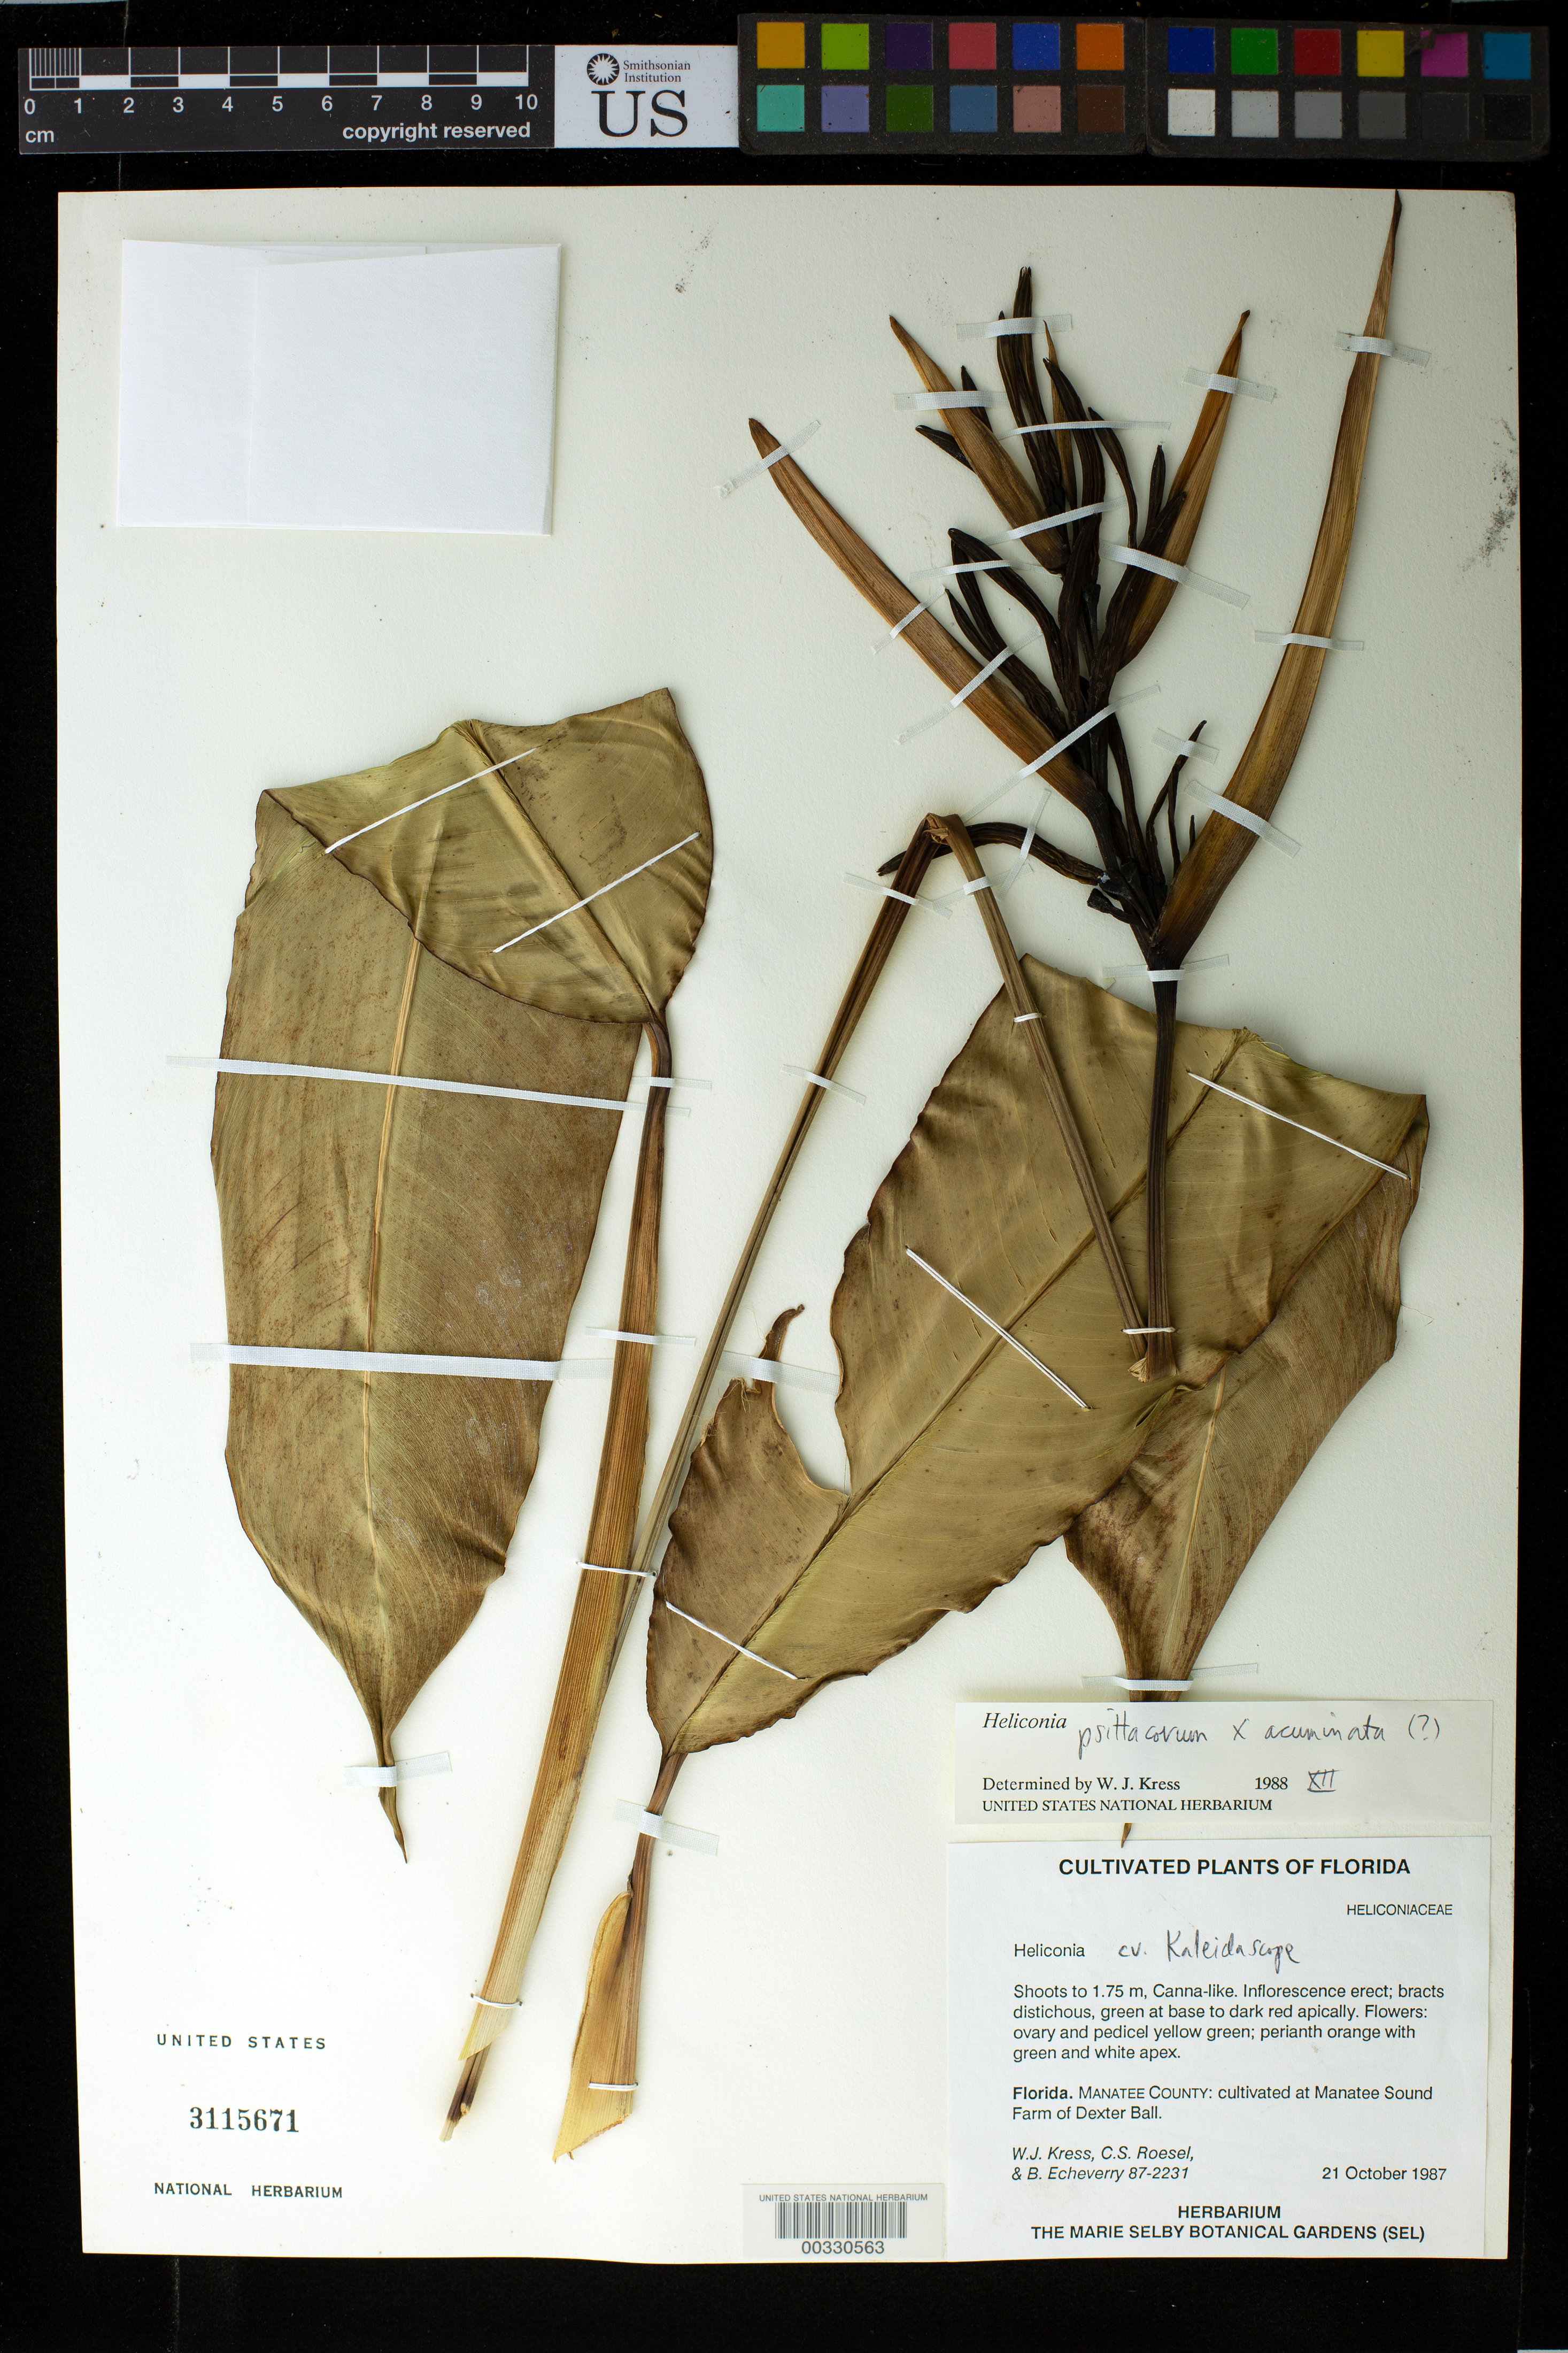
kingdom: Plantae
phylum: Tracheophyta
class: Liliopsida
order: Zingiberales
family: Heliconiaceae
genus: Heliconia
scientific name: Heliconia acuminata x H. psittacorum L. f.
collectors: W. J. Kress, C. S. Roesel & B. Echeverry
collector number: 87-2231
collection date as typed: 21 Oct 1987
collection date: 1987-10-21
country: United States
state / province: Florida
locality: Southern Florida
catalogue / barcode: US 3115671